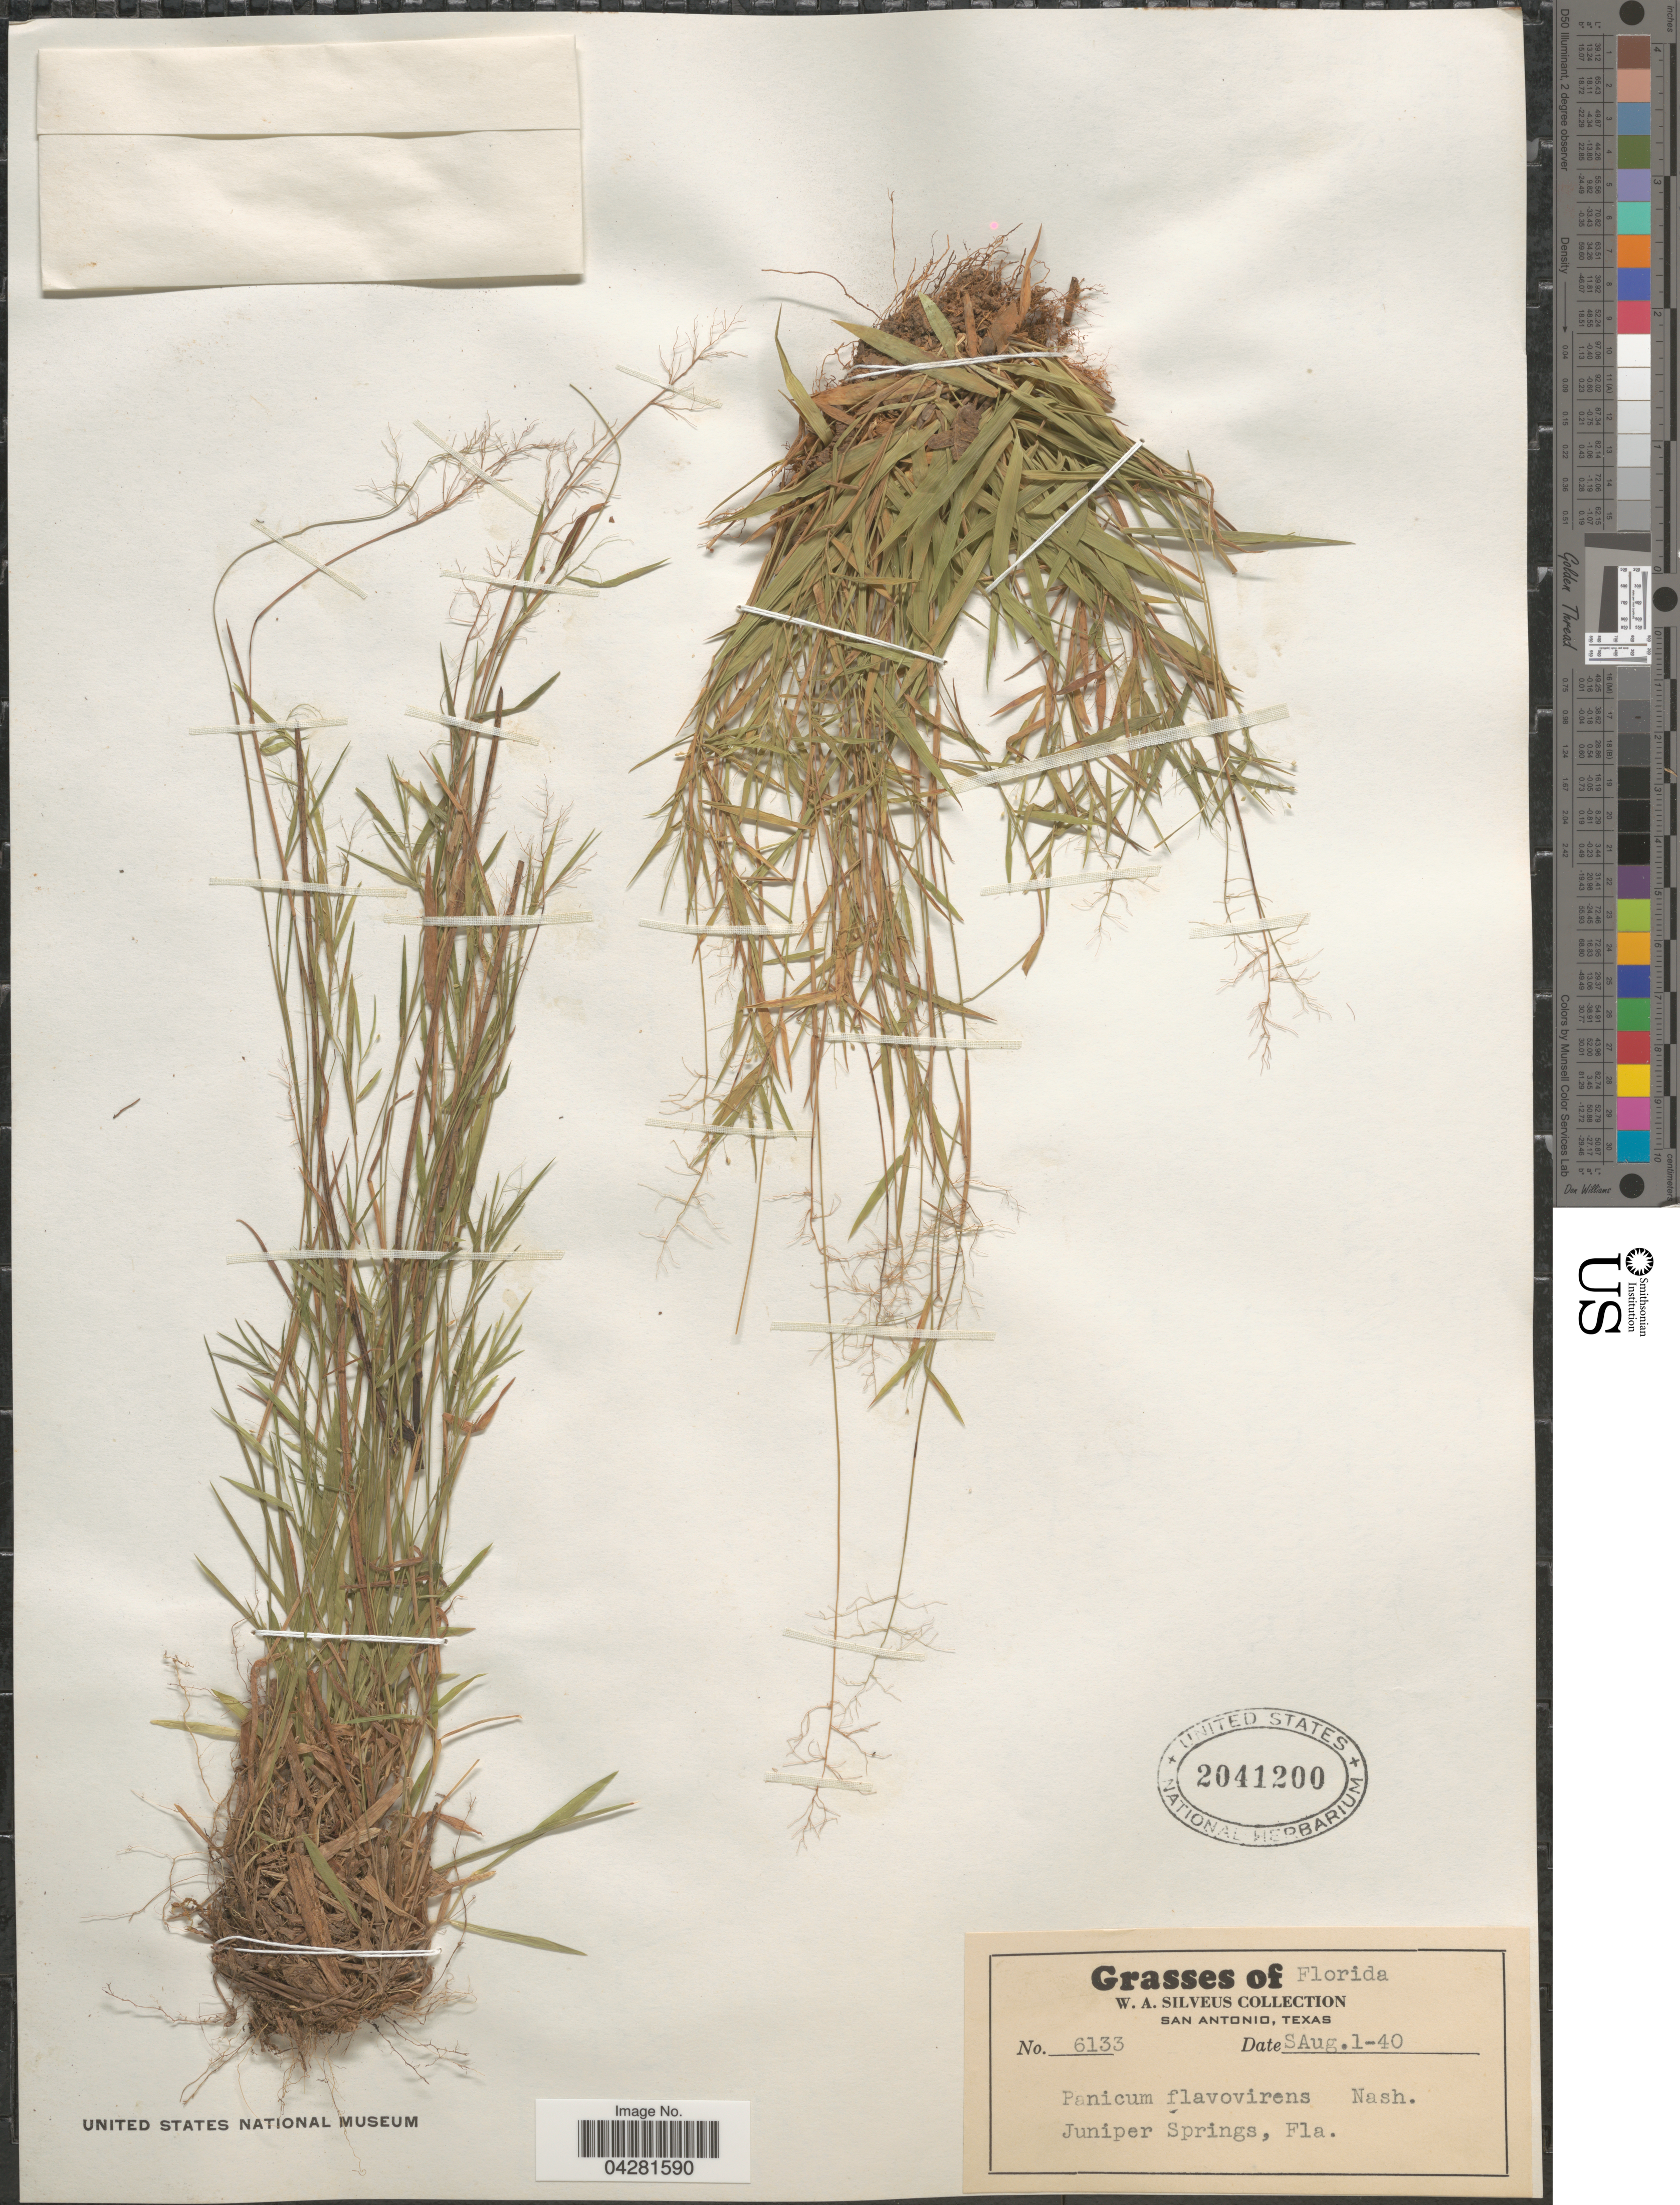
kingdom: Plantae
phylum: Tracheophyta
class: Liliopsida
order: Poales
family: Poaceae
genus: Dichanthelium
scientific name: Dichanthelium ensifolium var. ensifolium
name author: (Baldwin ex Elliot) Gould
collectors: W. Silveus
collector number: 6133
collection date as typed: Transcribed d/m/y: 1/8/40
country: United States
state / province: Florida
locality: Juniper Springs.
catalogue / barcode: US 2041200